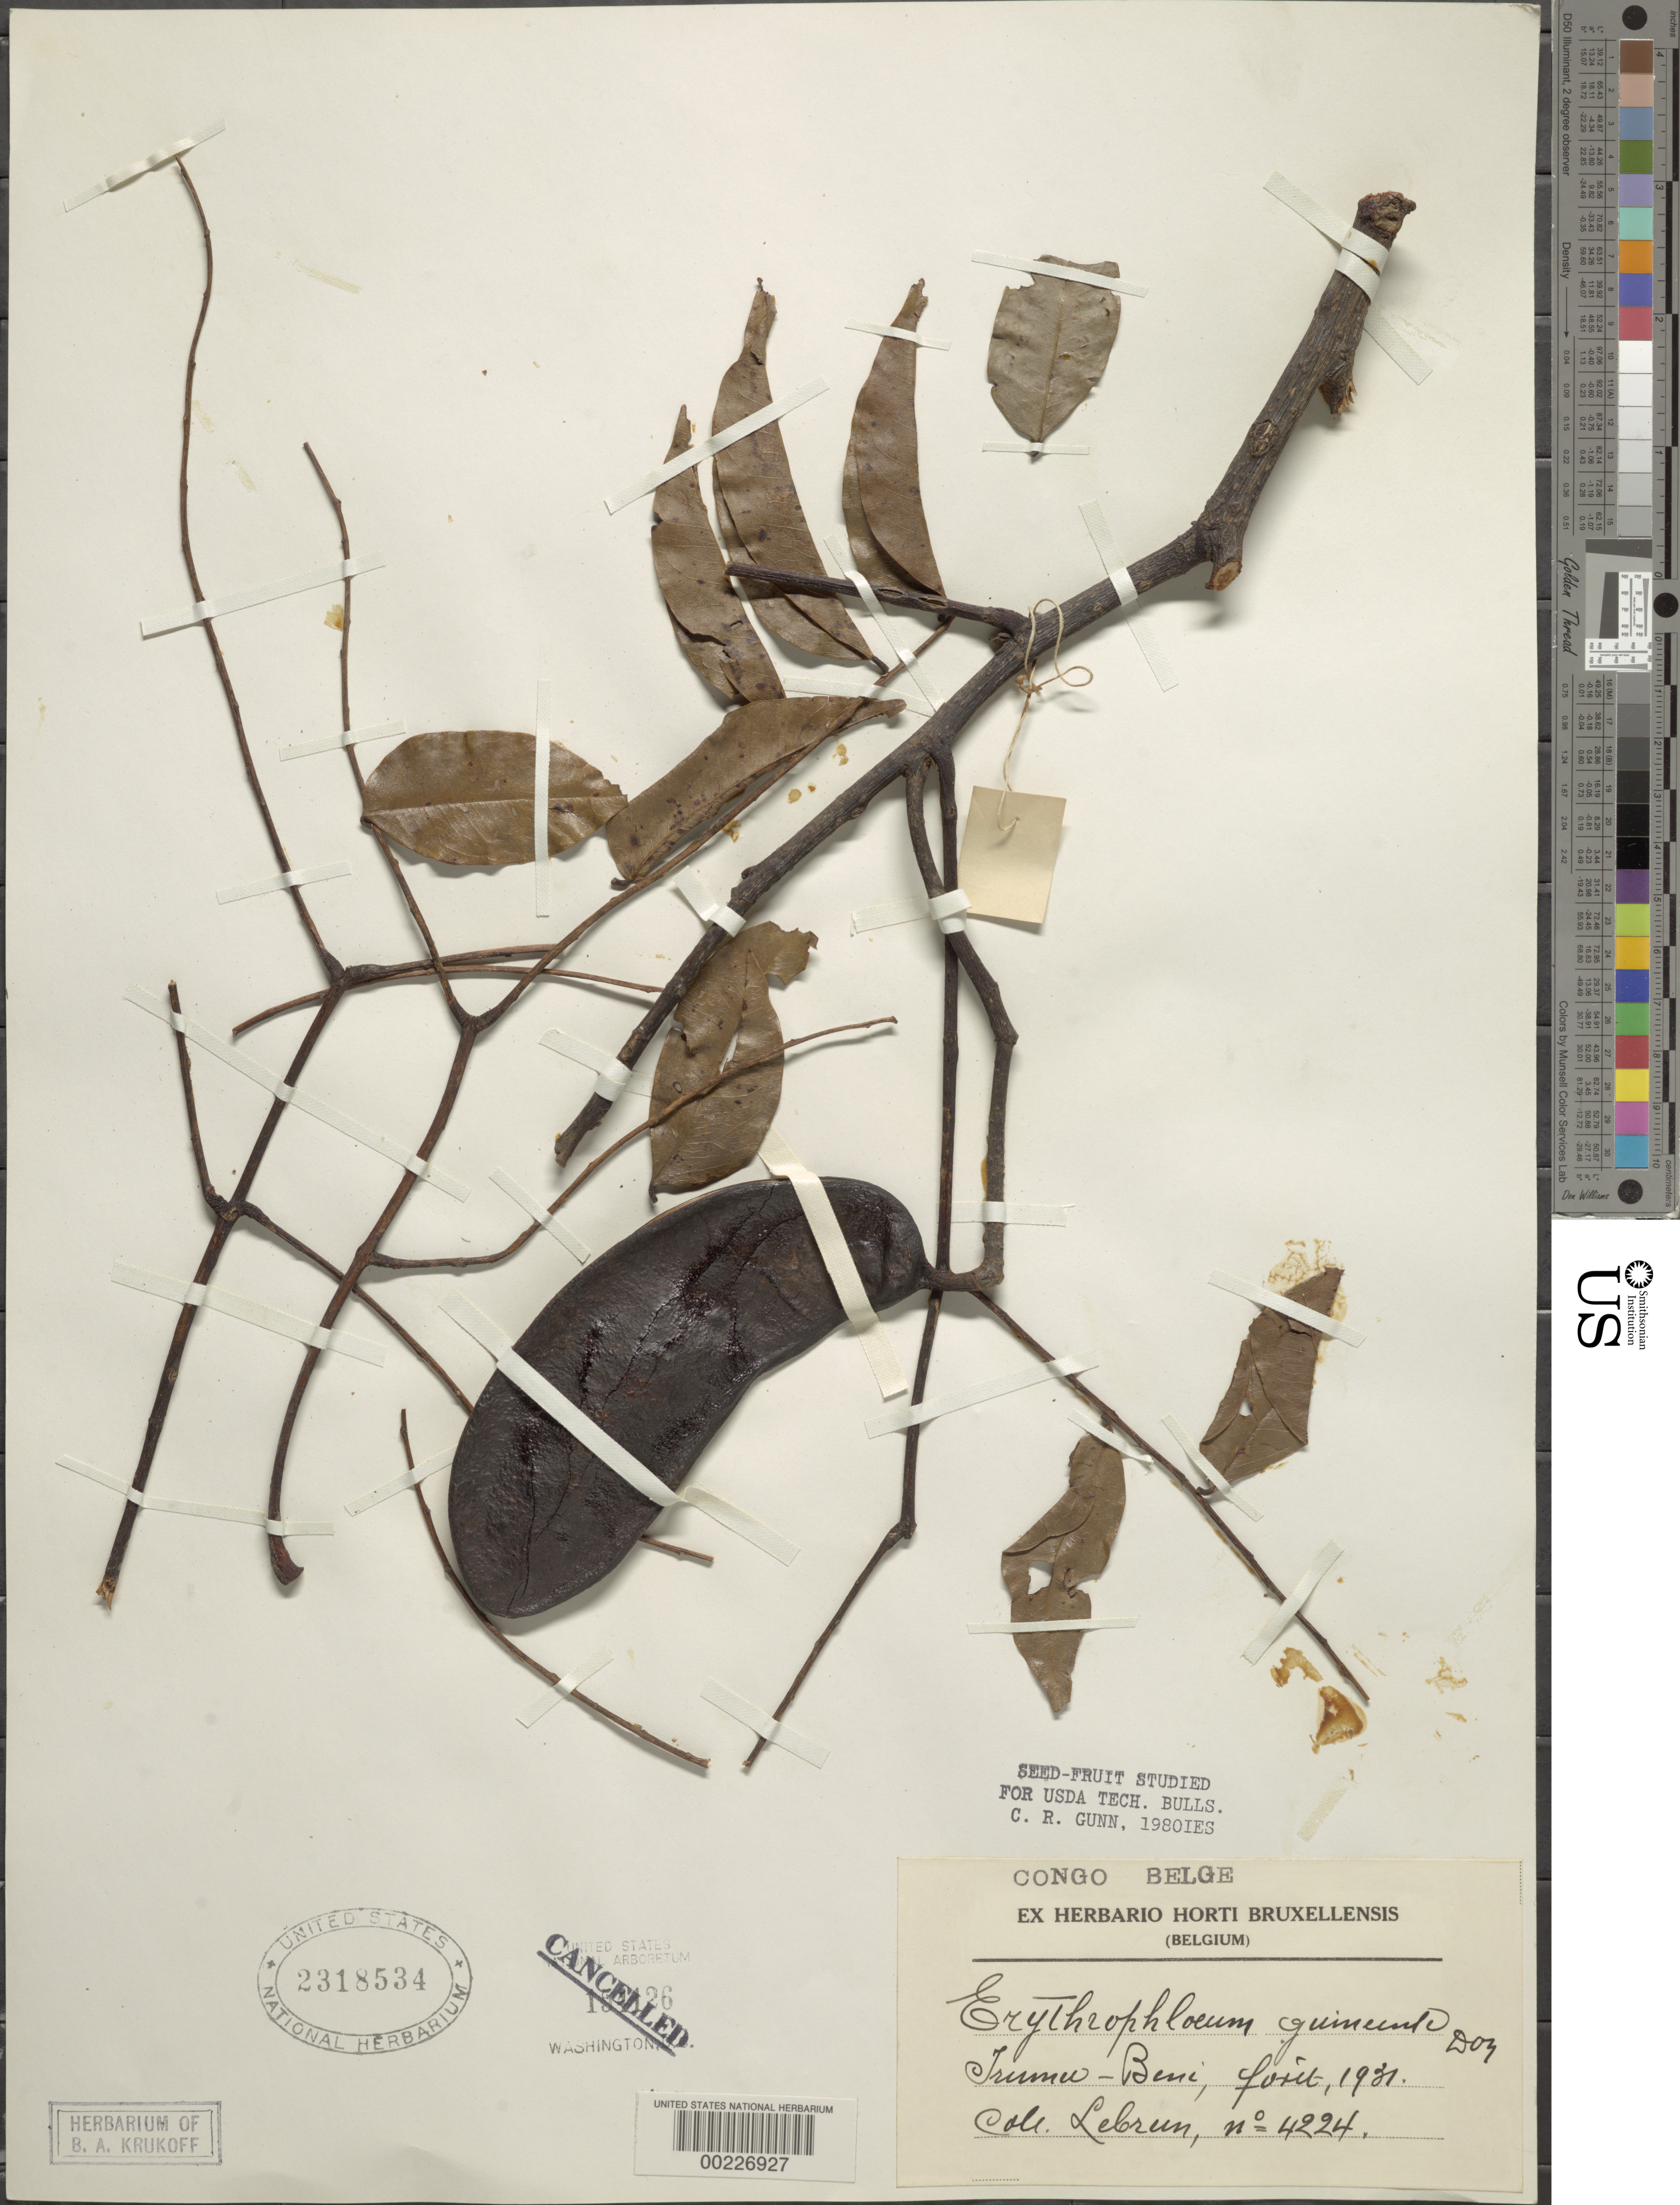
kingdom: Plantae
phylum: Tracheophyta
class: Magnoliopsida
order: Fabales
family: Fabaceae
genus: Erythrophleum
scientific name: Erythrophleum guineense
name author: G. Don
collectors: J. A. Lebrun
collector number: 4224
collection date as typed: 1931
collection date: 1931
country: Congo, Democratic Republic of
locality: Trumu-beni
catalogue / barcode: US 2318534